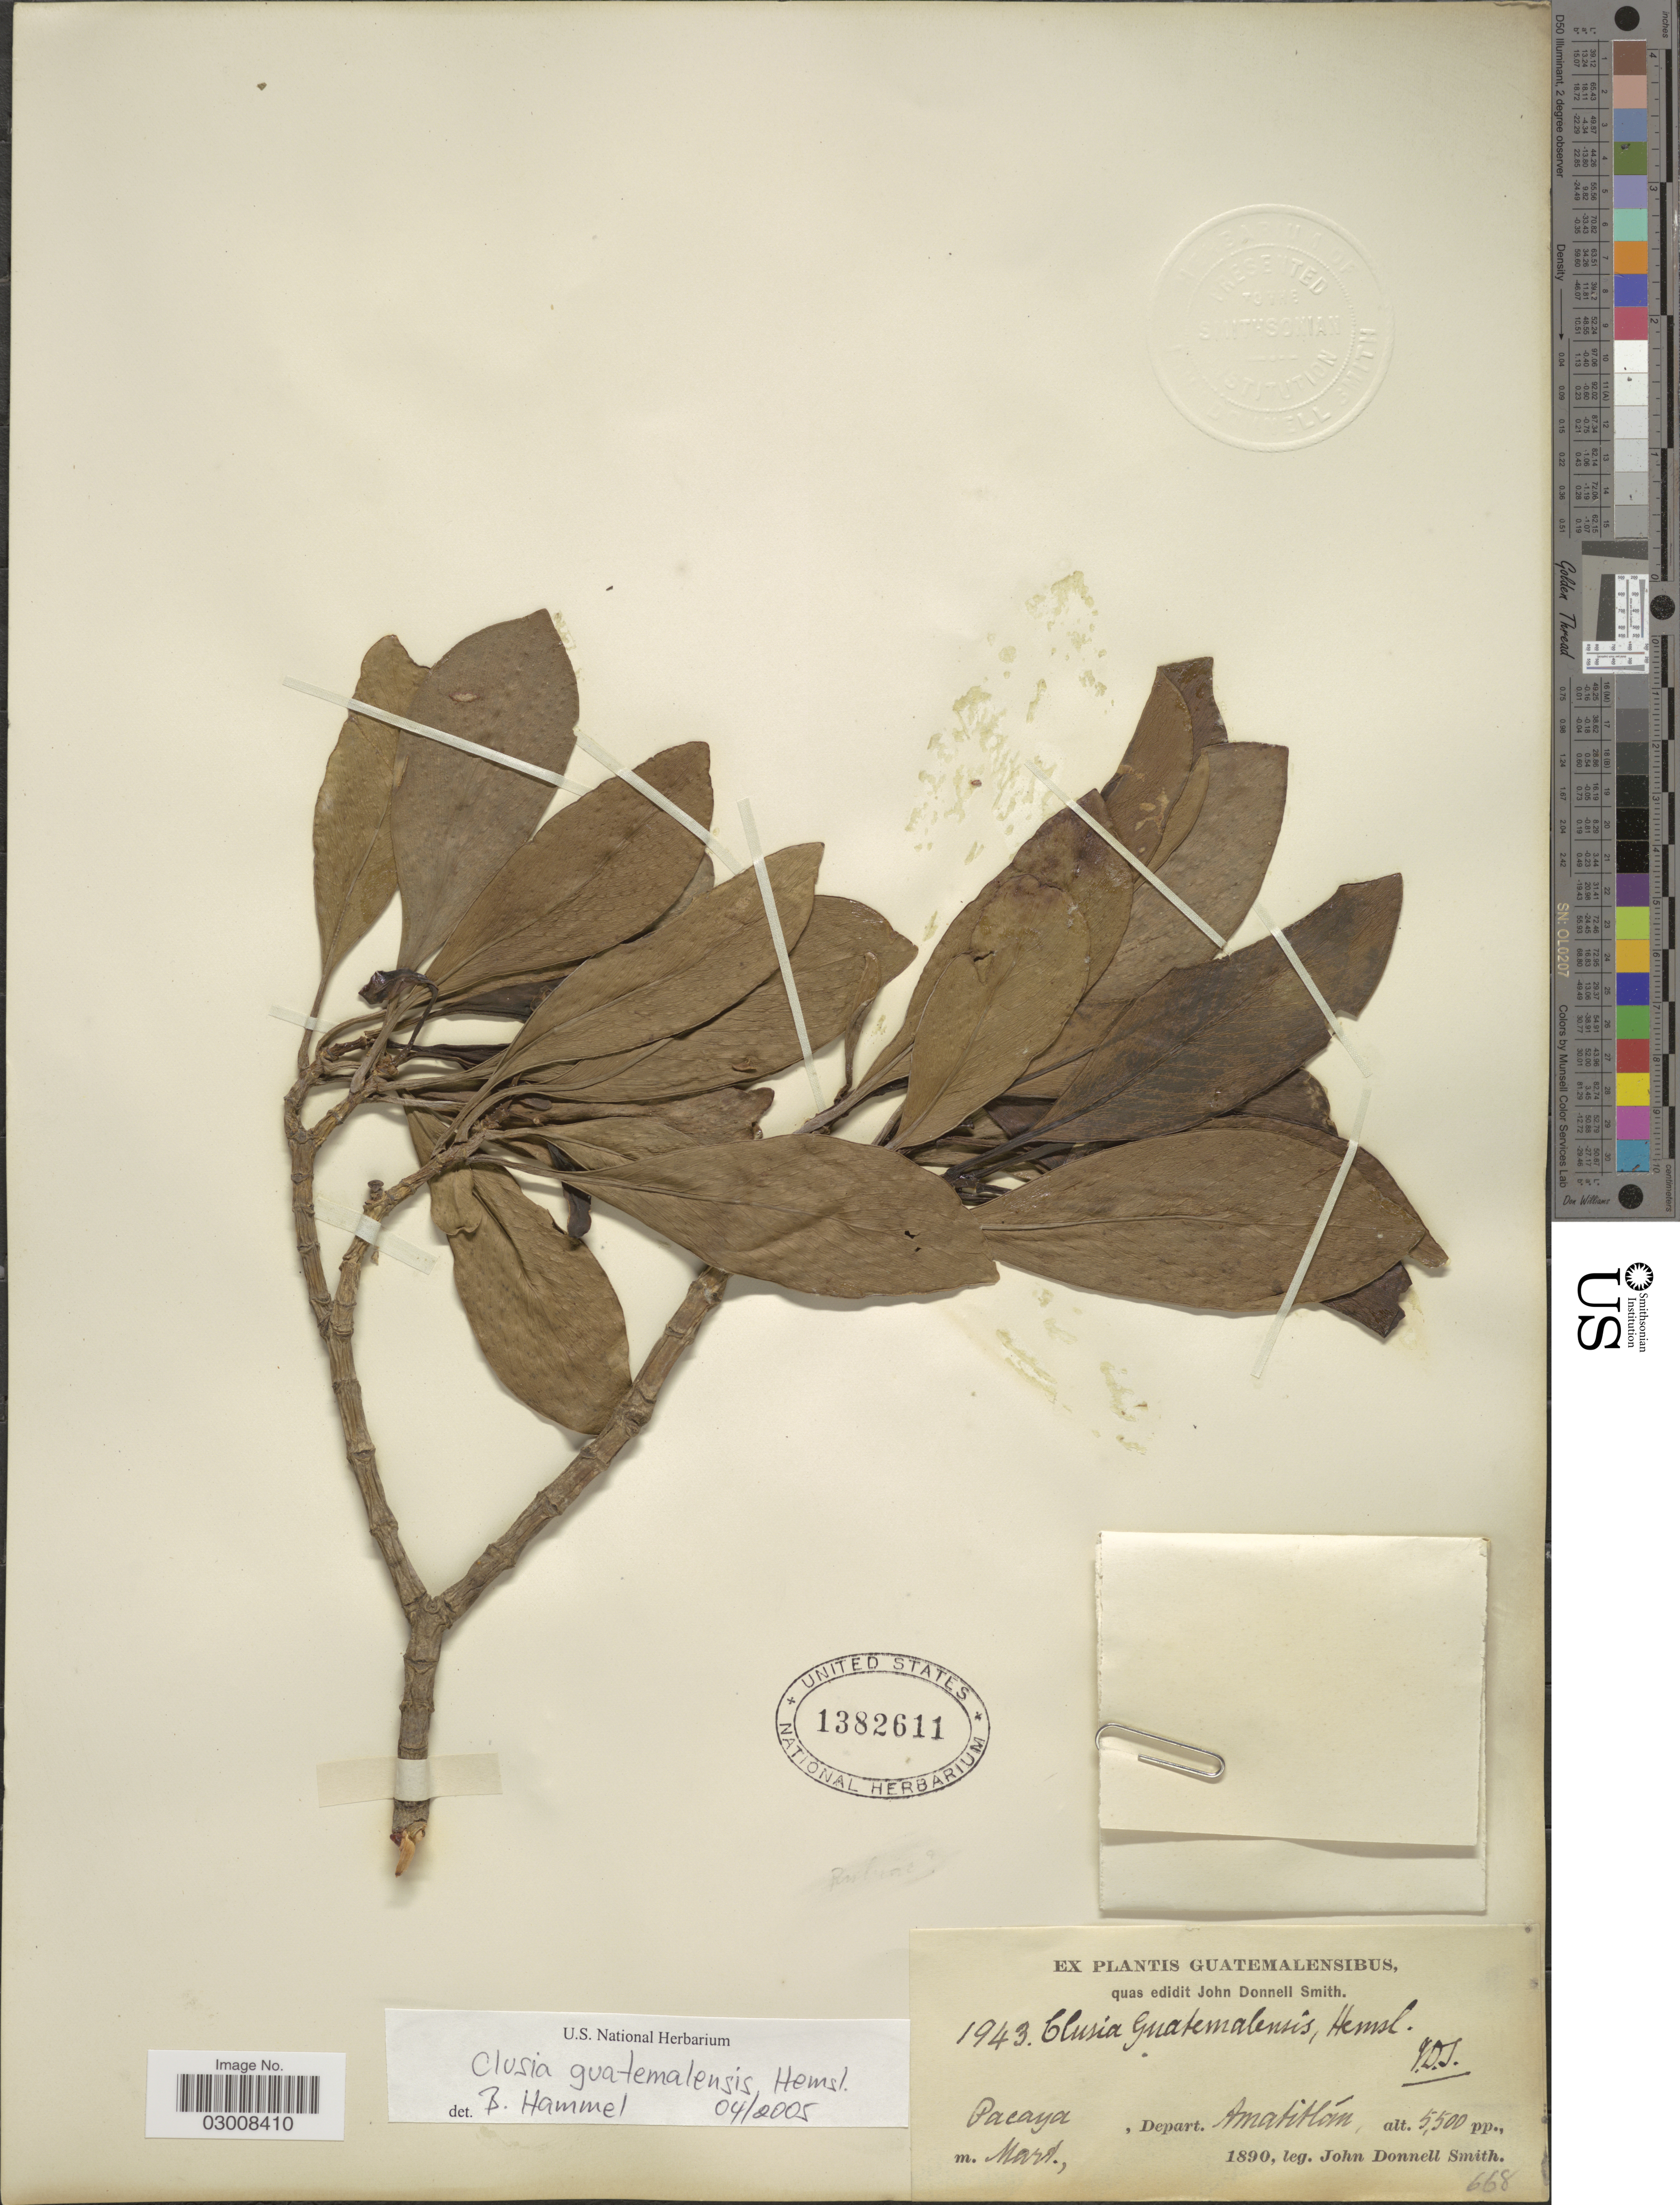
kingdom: Plantae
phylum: Tracheophyta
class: Magnoliopsida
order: Malpighiales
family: Clusiaceae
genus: Clusia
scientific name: Clusia guatemalensis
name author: Hemsl.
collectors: J. Donnell Smith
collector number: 1943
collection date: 1890-03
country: Guatemala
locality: Pacaya, Depart. Amatitlan.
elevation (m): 1676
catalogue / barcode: US 1382611